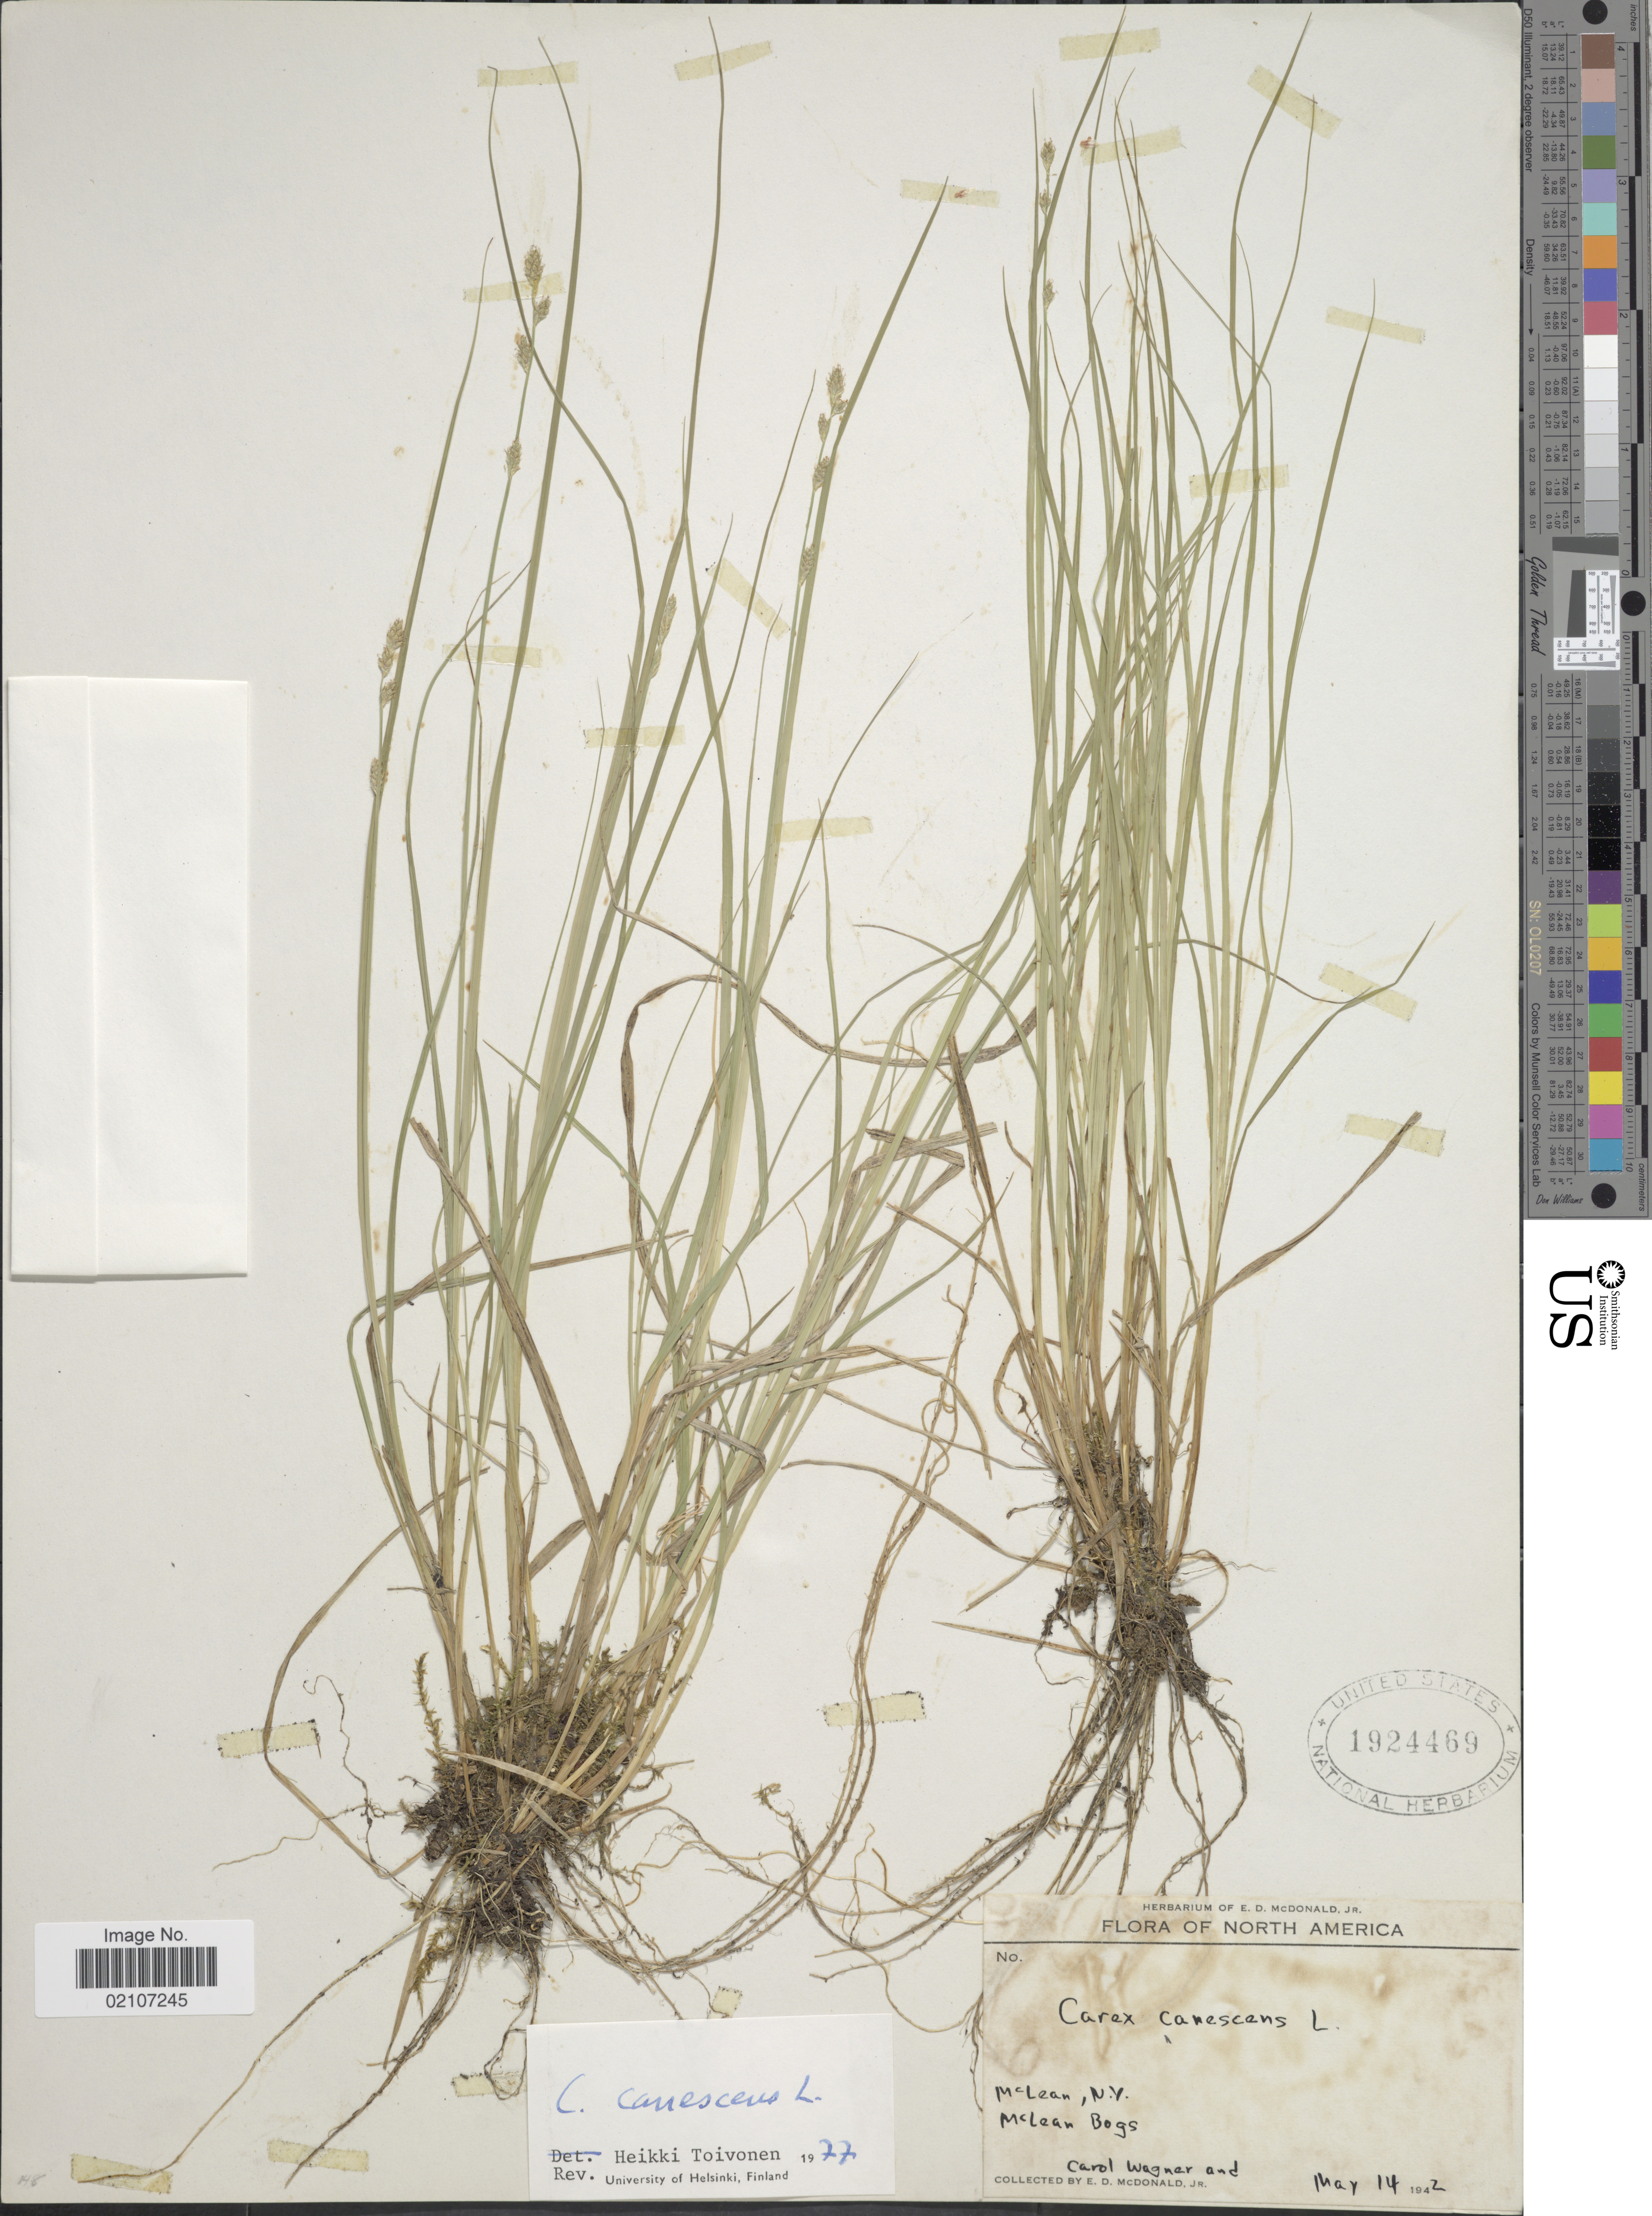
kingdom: Plantae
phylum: Tracheophyta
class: Liliopsida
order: Poales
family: Cyperaceae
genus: Carex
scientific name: Carex canescens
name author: L.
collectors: C. Wagner & E. D. McDonald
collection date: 1942-05-14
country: United States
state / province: New York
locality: McLean, McLean Bogs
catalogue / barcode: US 1924469